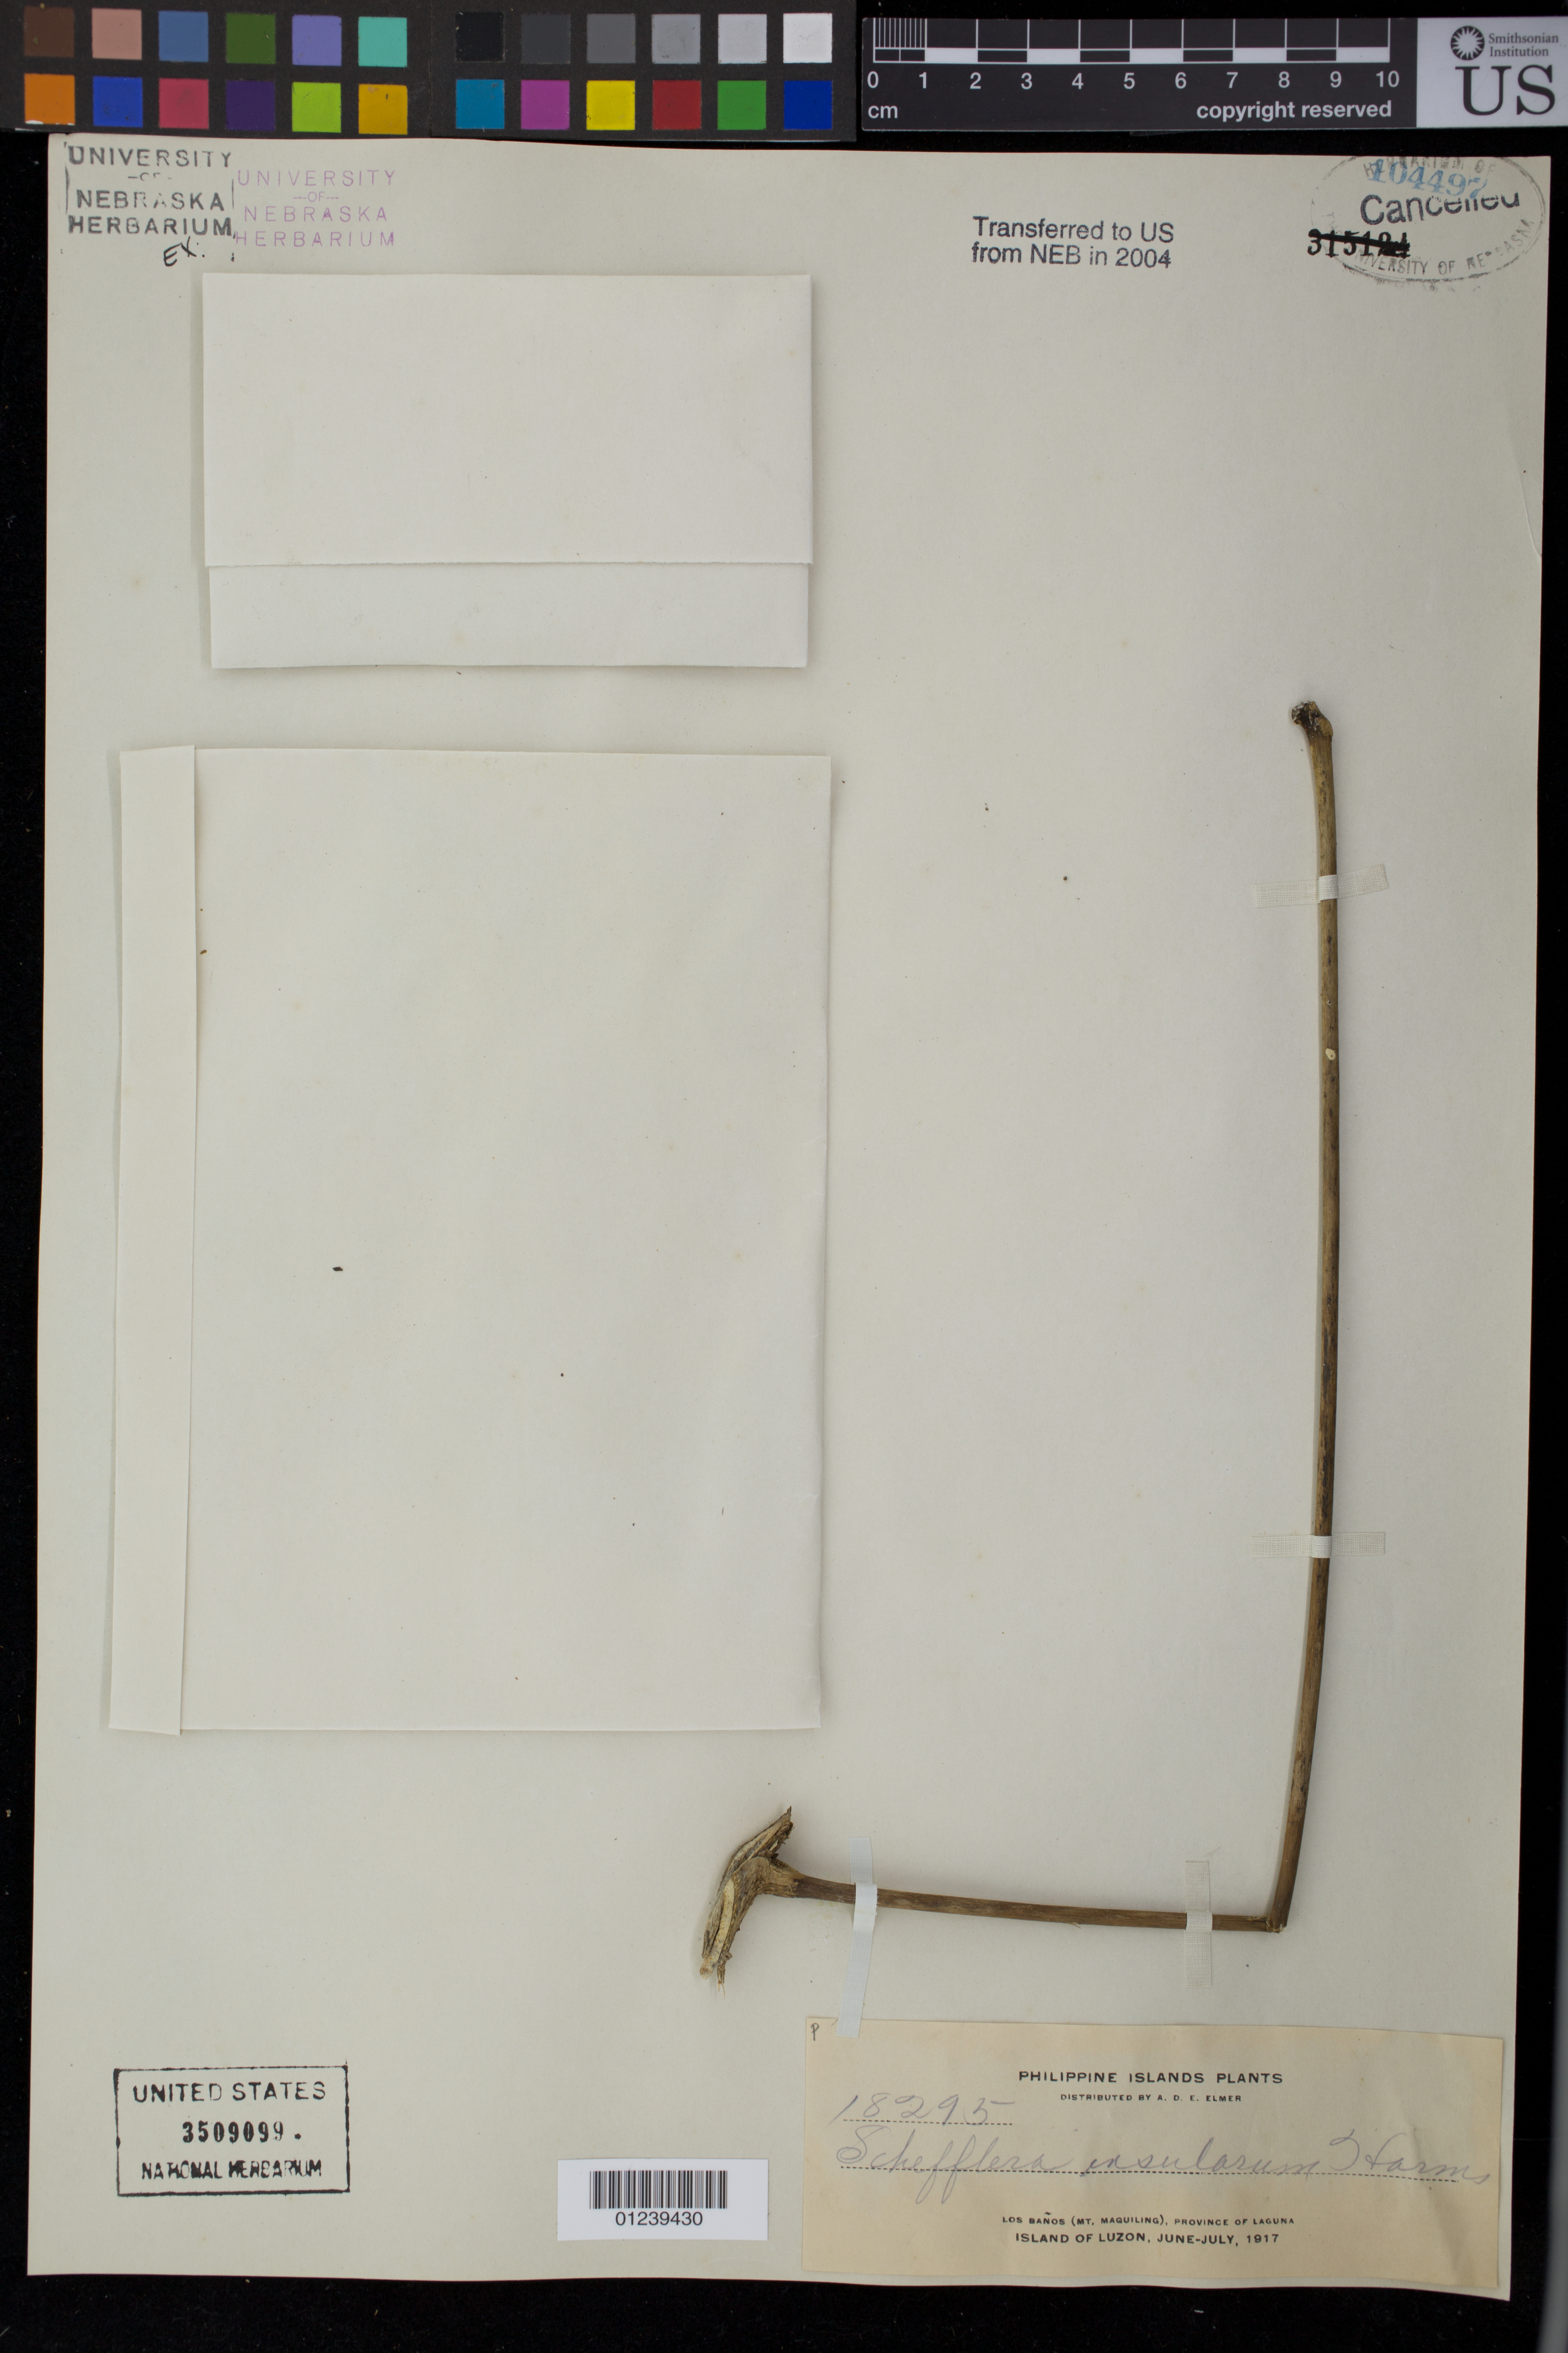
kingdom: Plantae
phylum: Tracheophyta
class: Magnoliopsida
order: Apiales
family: Araliaceae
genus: Schefflera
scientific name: Schefflera insularum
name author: (Seem.) Harms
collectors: A. D. E. Elmer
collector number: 18295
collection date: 1917-06/1917-07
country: Philippines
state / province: Calabarzon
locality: Los Banos (Mt. Maquiling), Province of Laguna, Island of Luzon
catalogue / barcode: US 3509099